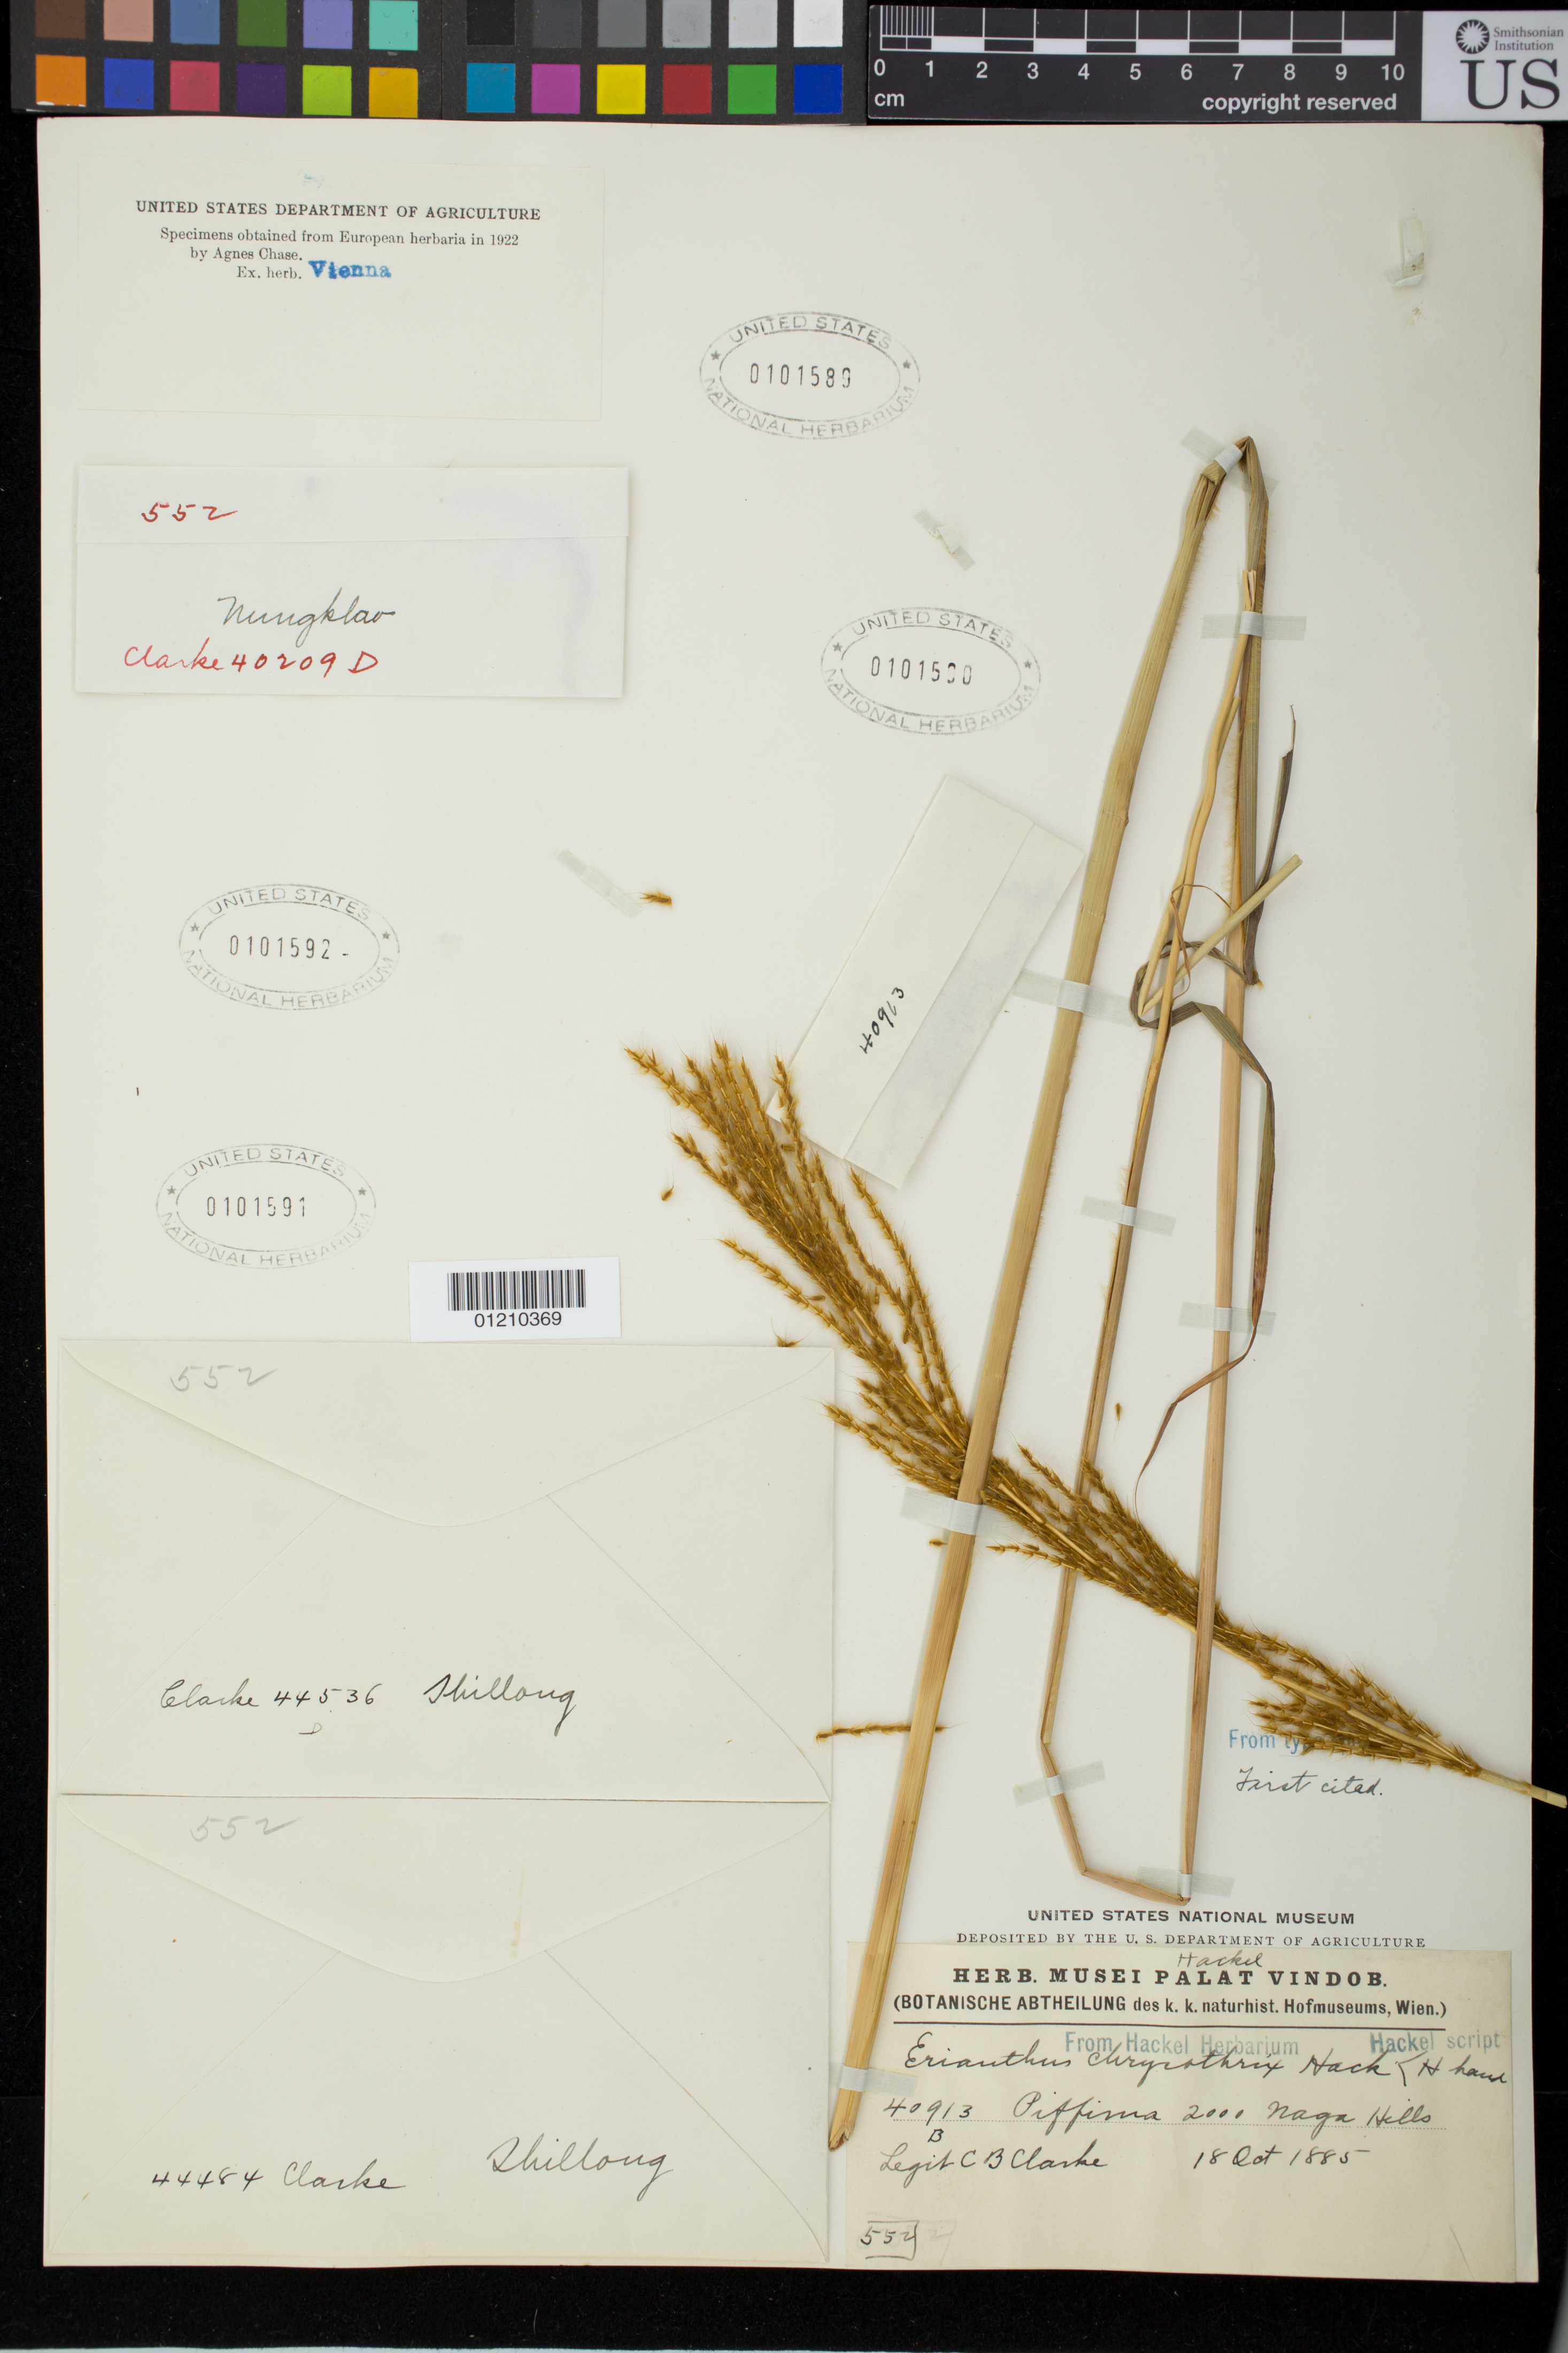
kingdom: Plantae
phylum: Tracheophyta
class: Liliopsida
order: Poales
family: Poaceae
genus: Erianthus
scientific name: Erianthus chrysothrix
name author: Hack.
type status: Syntype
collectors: C. B. Clarke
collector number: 40913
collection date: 1885-10-18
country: India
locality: Piffima, Naga hills.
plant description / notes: Fragmentary material of type specimen ex herb. Vienna.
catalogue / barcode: US 101590